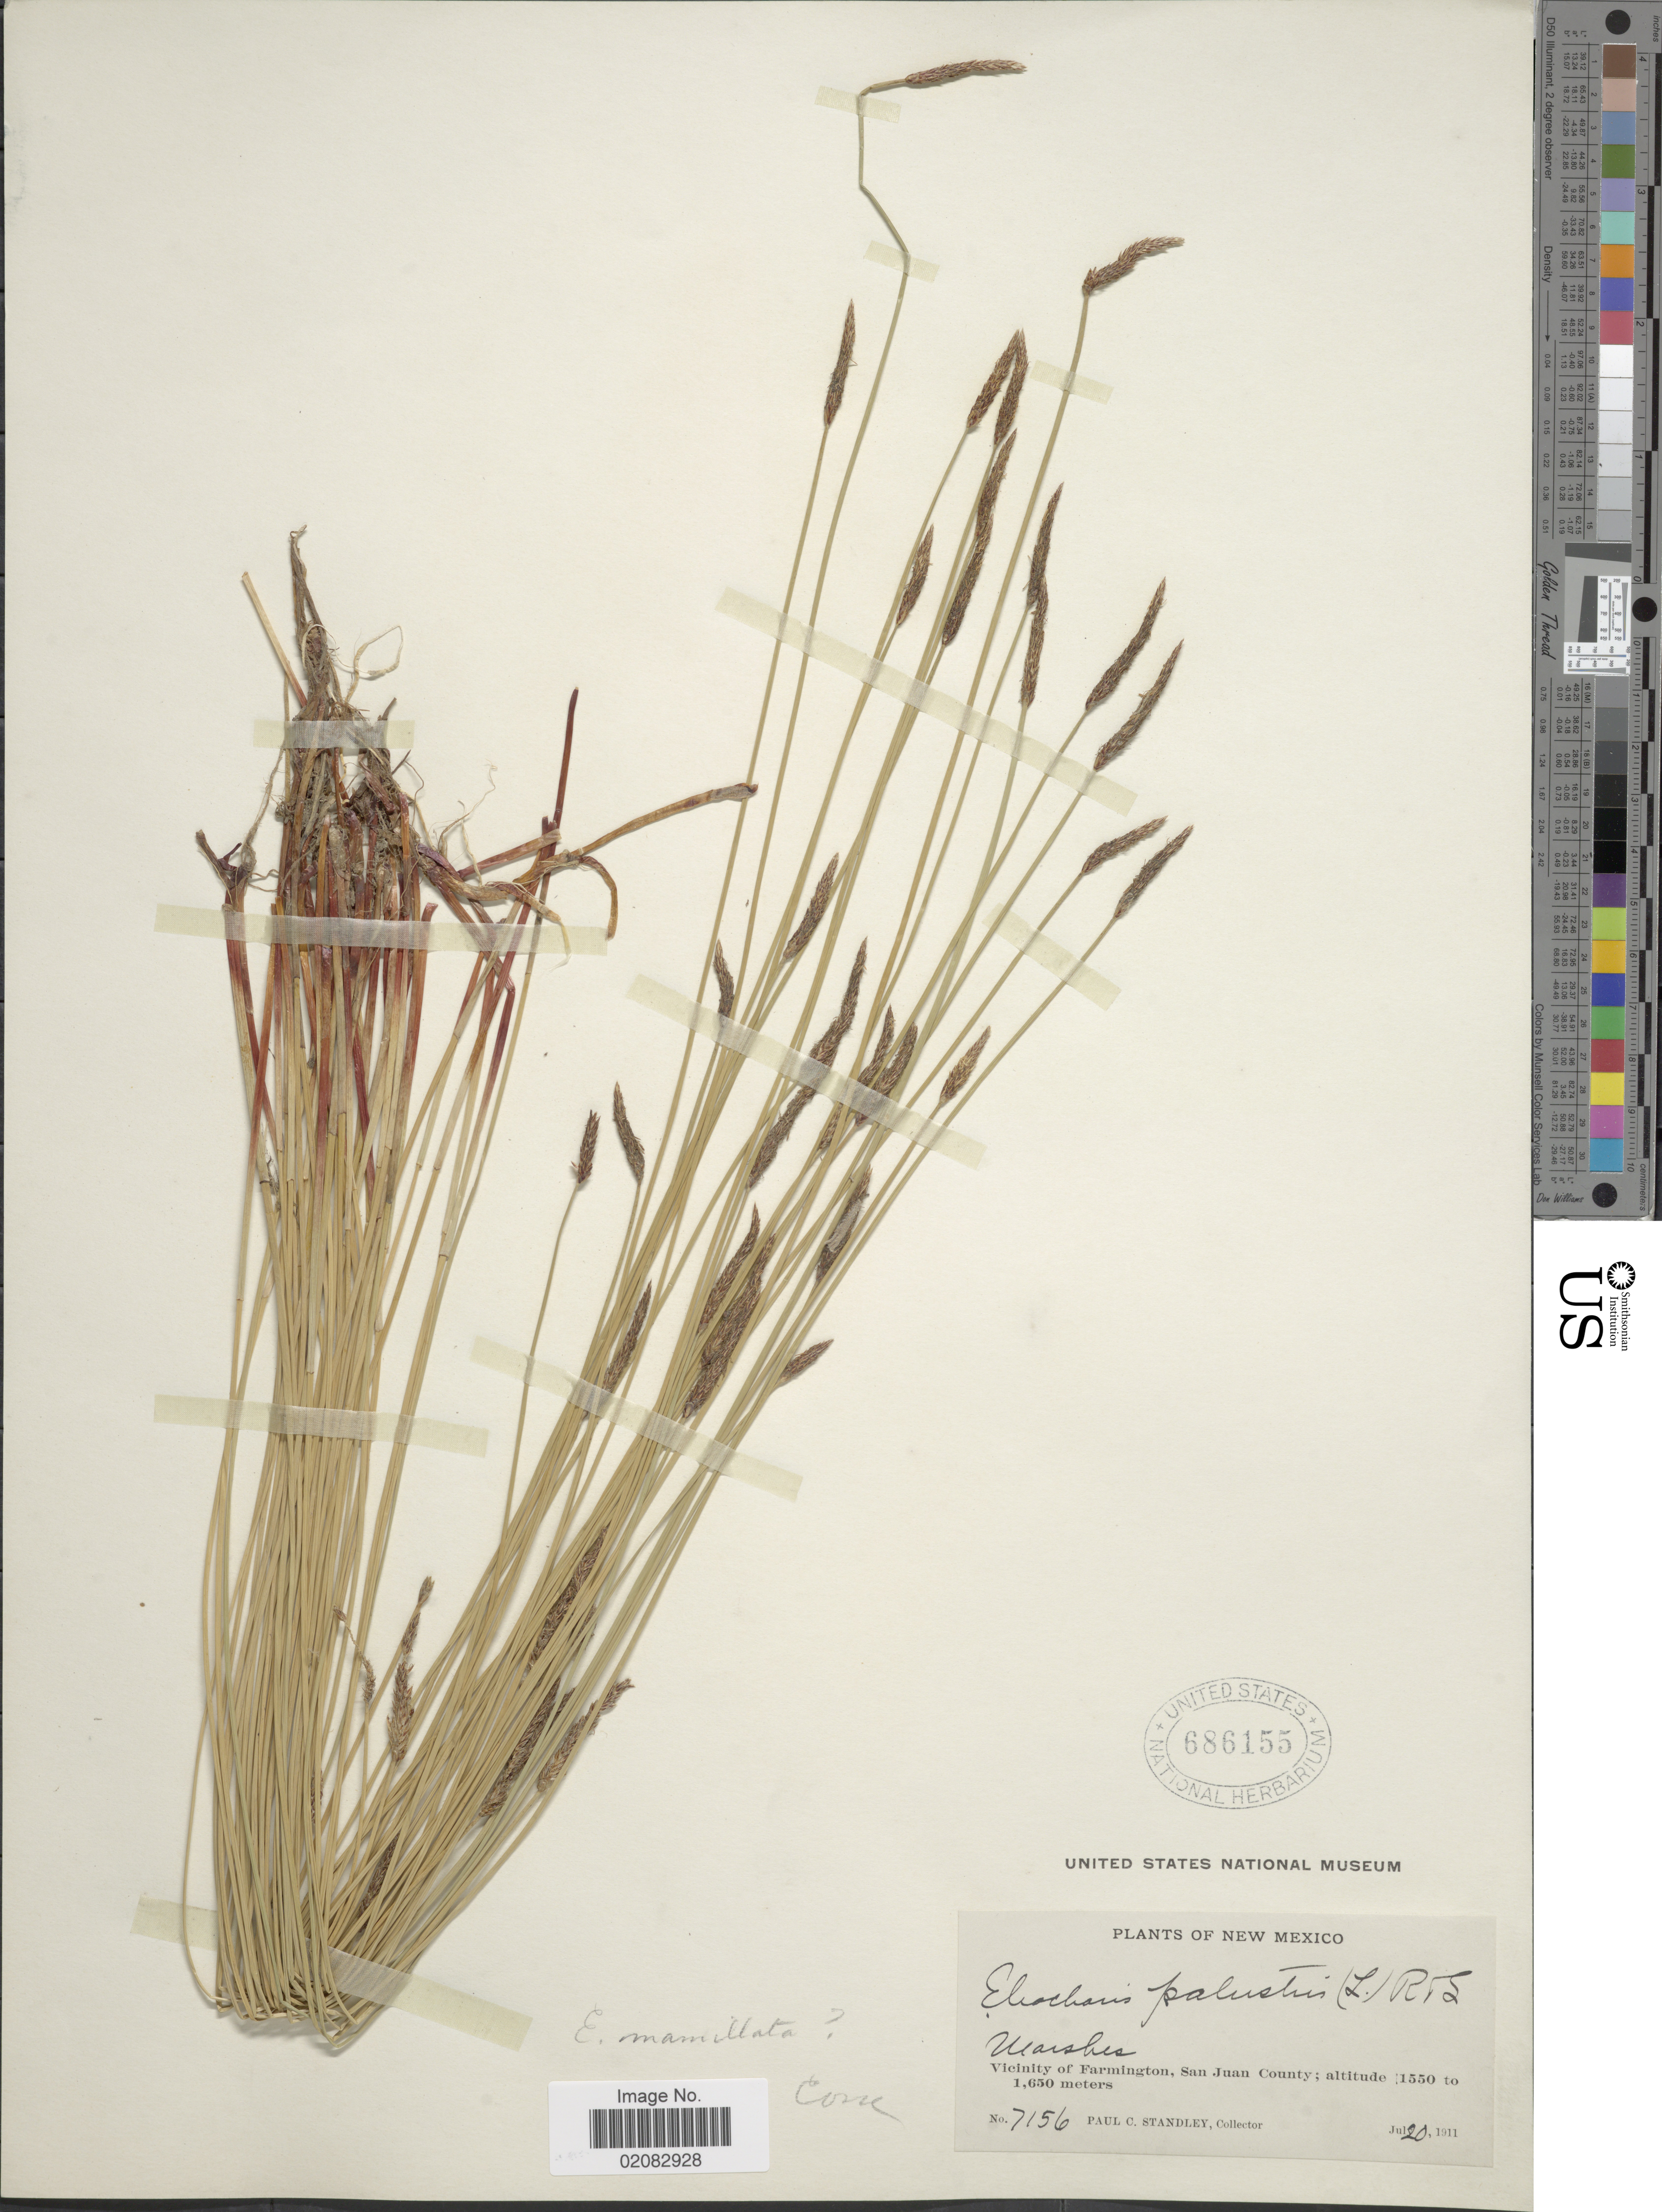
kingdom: Plantae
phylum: Tracheophyta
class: Liliopsida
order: Poales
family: Cyperaceae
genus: Eleocharis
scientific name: Eleocharis macrostachya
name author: Britton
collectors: P. C. Standley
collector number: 7156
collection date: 1911-07-20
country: United States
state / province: New Mexico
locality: Vicinity of Farmington, San Juan County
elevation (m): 1550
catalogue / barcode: US 686155